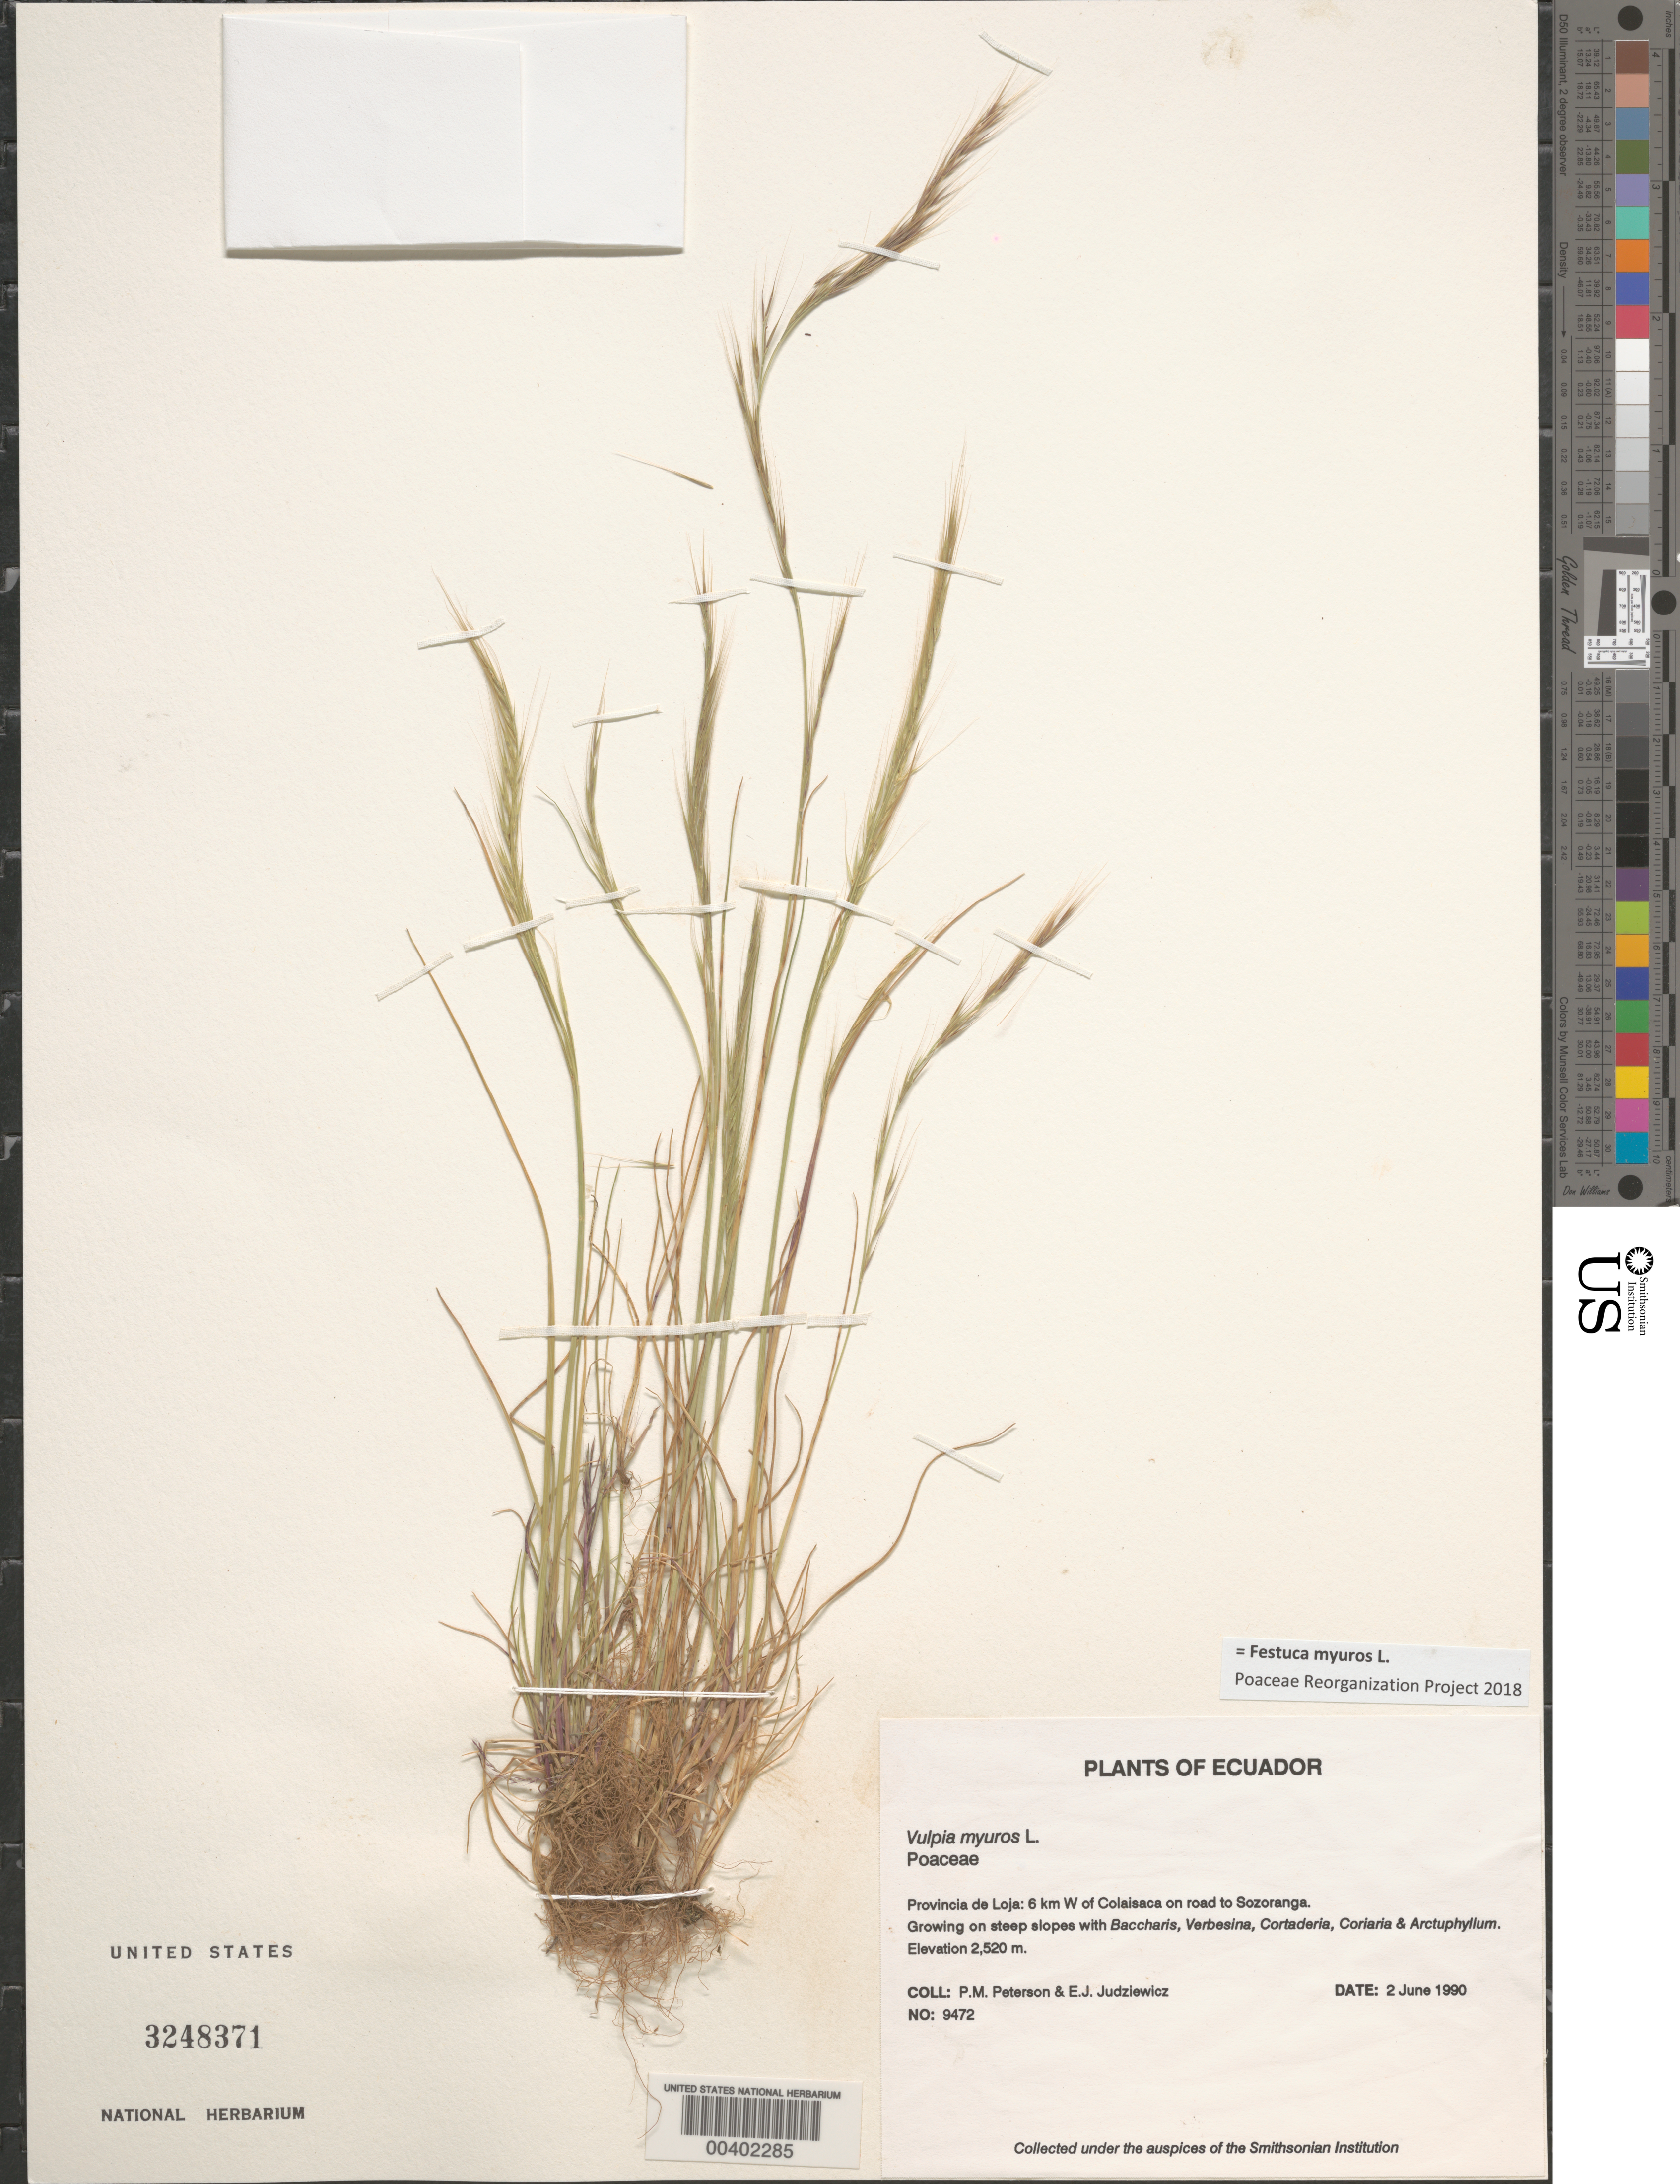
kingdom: Plantae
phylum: Tracheophyta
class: Liliopsida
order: Poales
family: Poaceae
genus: Festuca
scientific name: Festuca myuros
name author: L.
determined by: Poaceae Reorganization Project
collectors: P. M. Peterson & E. J. Judziewicz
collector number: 09472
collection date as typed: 02 Jun 1990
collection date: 1990-06-02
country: Ecuador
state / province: Loja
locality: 6 km W of Colaisaca on road to Sozoranga.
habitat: Growing on steep slopes with Baccharis, Verbesina, Cortaderia, Coriaria & Arctuphyllum.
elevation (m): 2520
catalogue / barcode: US 3248371